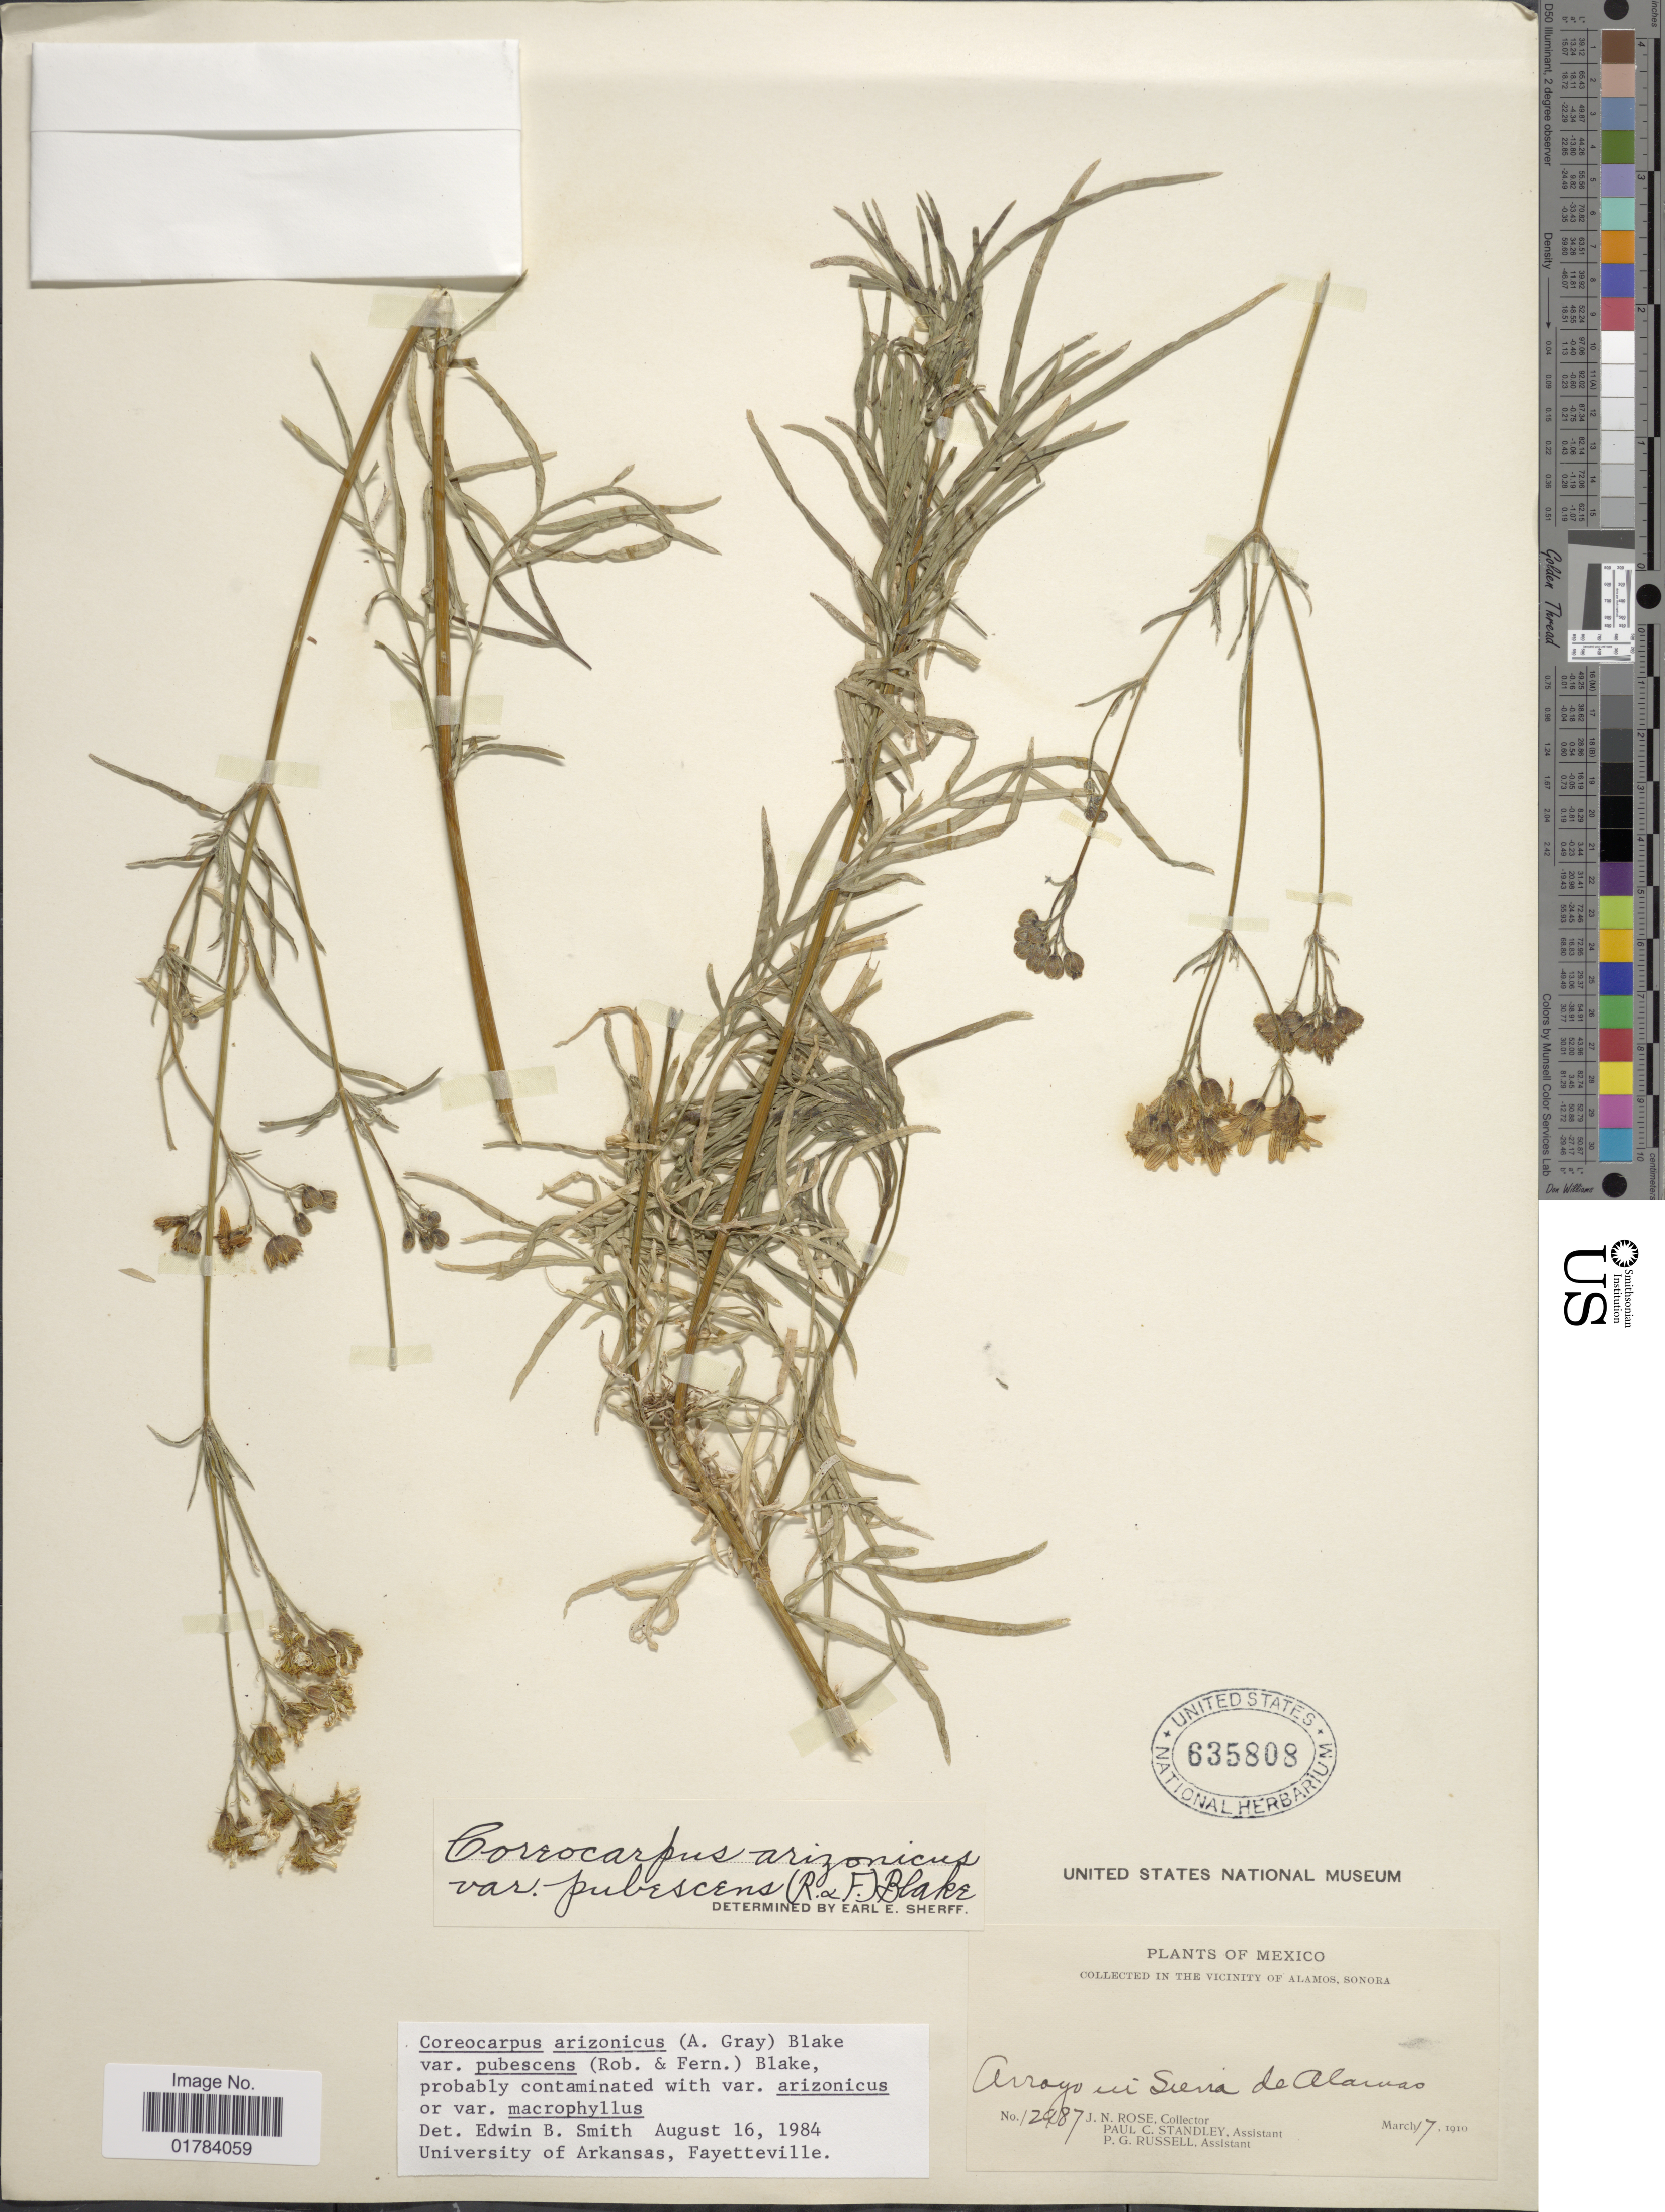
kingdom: Plantae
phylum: Tracheophyta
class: Magnoliopsida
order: Asterales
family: Asteraceae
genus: Coreocarpus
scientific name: Coreocarpus arizonicus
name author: (A. Gray) S.F. Blake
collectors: J. N. Rose, P. C. Standley & P. G. Russell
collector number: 12987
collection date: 1910-03-17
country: Mexico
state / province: Sonora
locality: Vicinity of Alamos, Arroyo in Sierra de Alamos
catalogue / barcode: US 635808